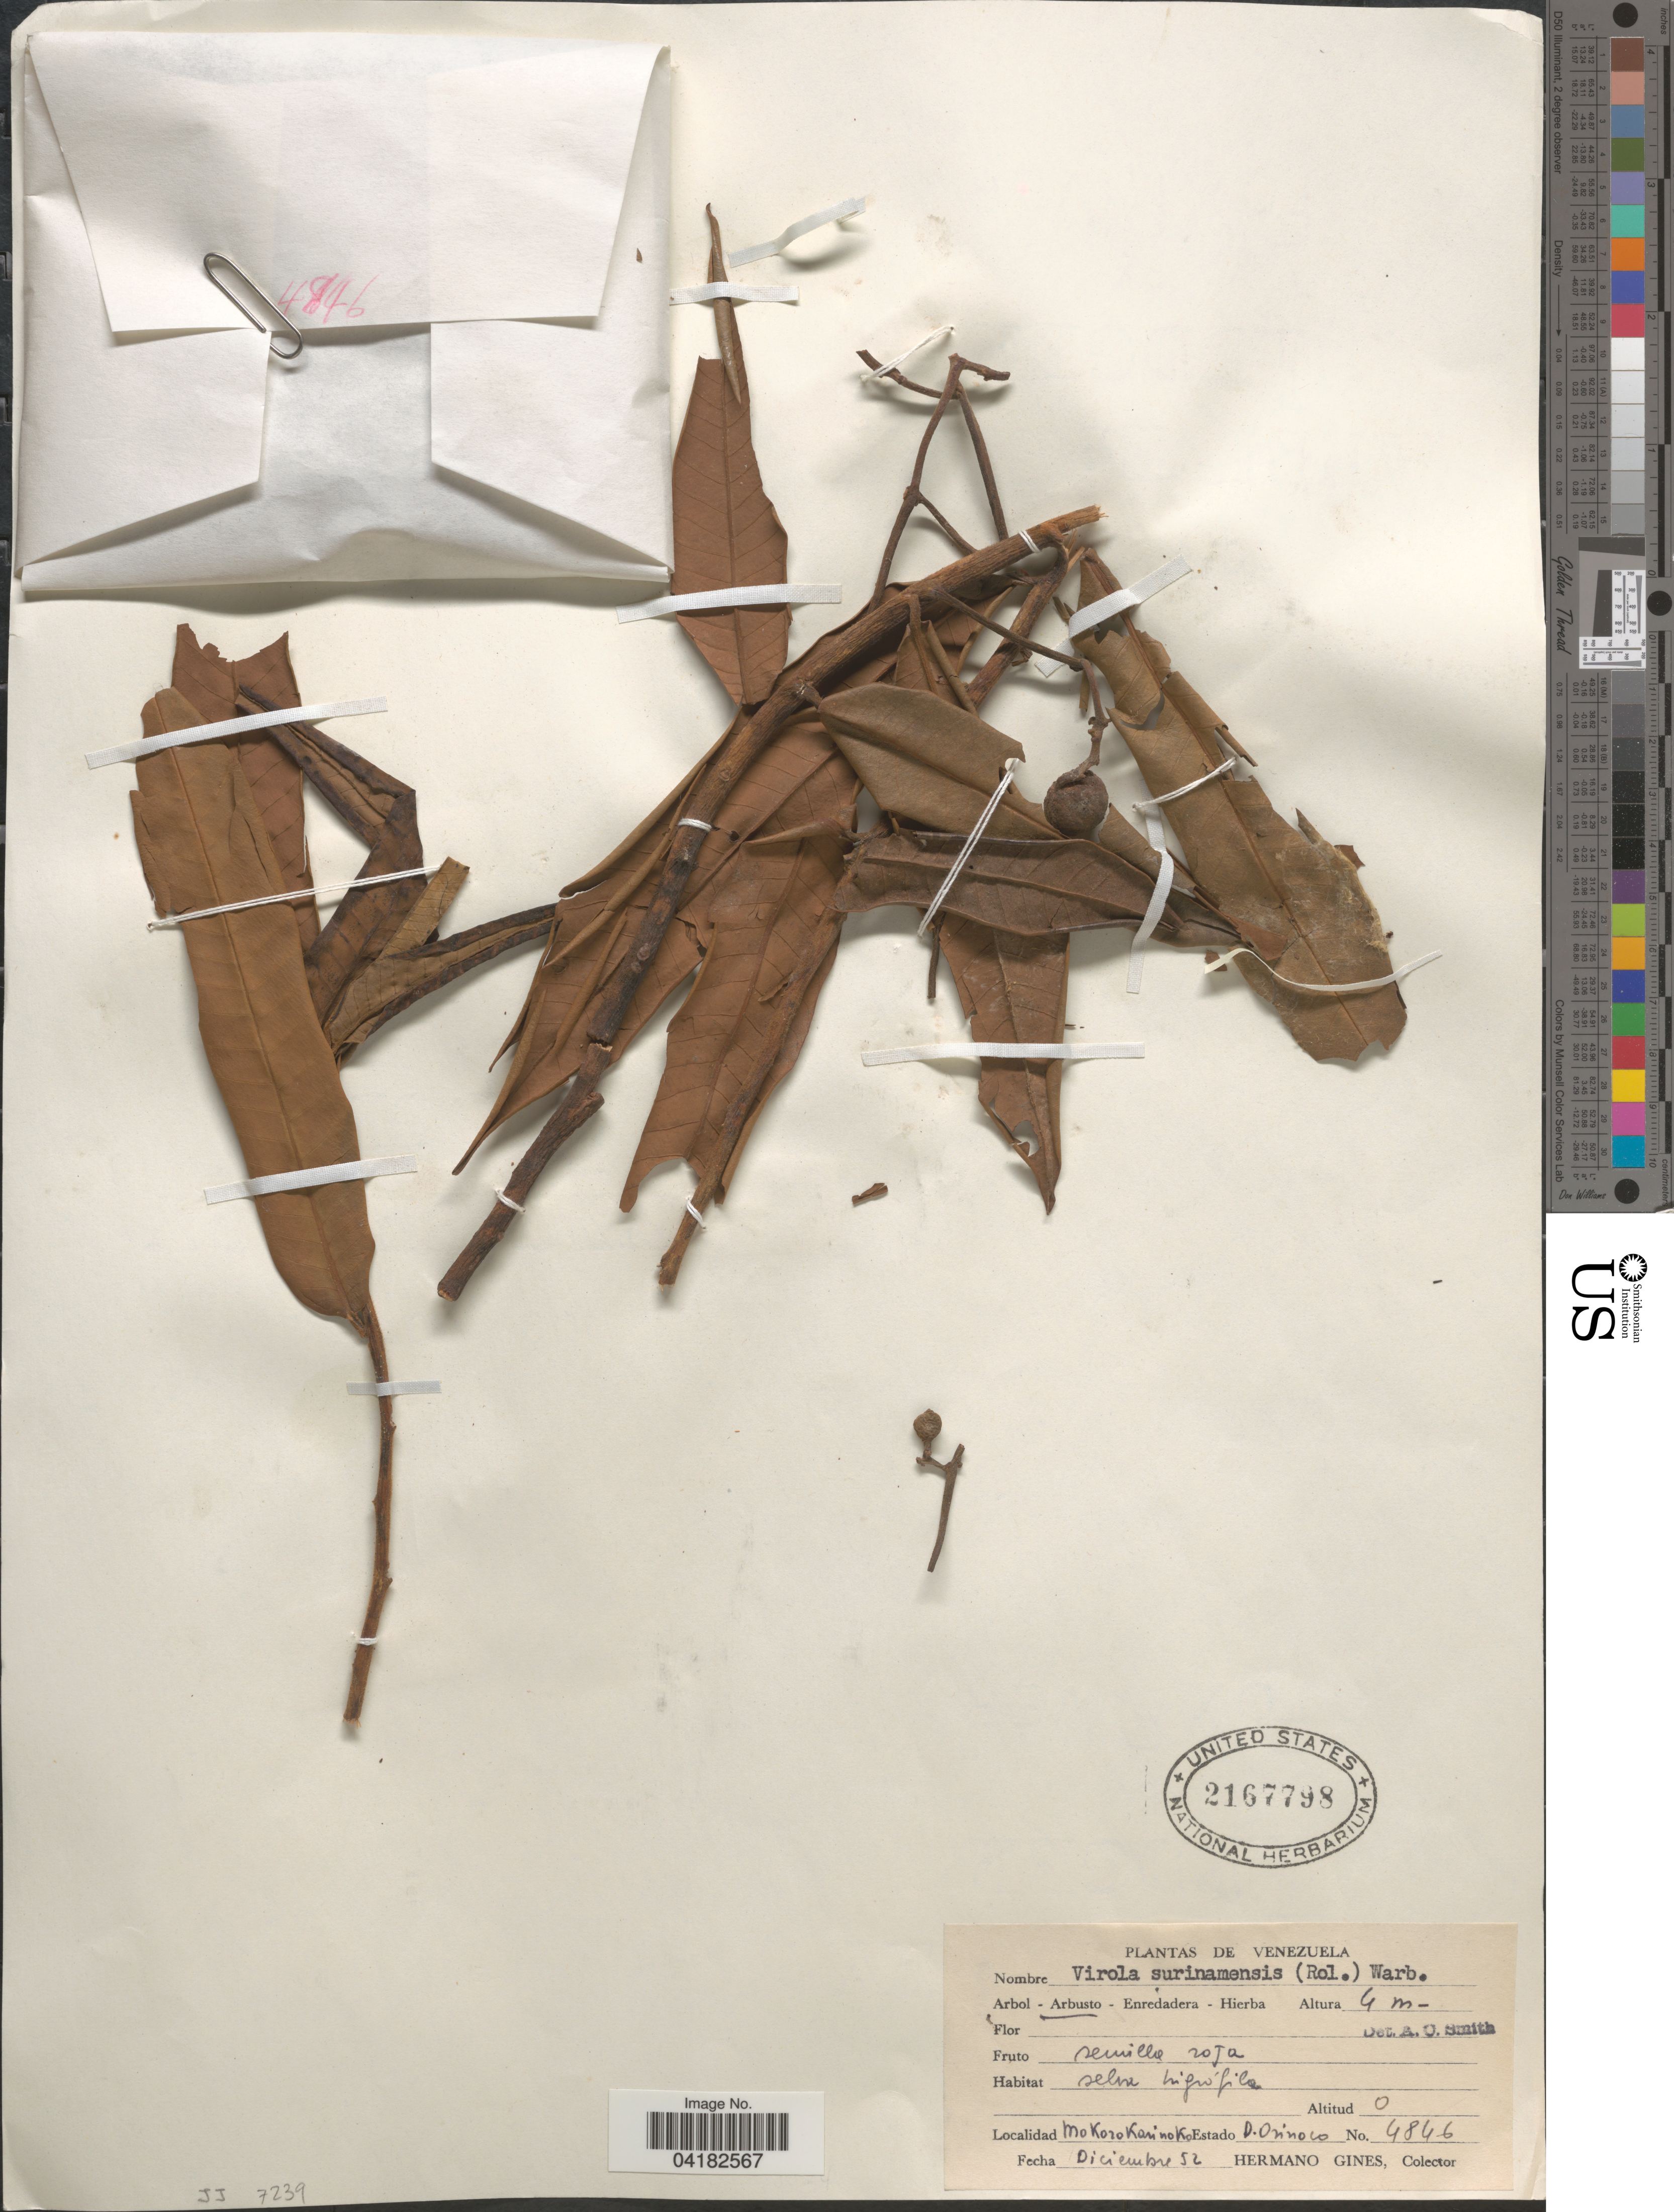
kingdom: Plantae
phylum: Tracheophyta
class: Magnoliopsida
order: Magnoliales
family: Myristicaceae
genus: Virola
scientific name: Virola surinamensis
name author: (Rol.) Warb.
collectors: Bro. Gines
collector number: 4846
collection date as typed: Transcribed d/m/y: /12/52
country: Venezuela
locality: Mokoro Karinoko. Estado D. Orinoco.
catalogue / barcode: US 2167798